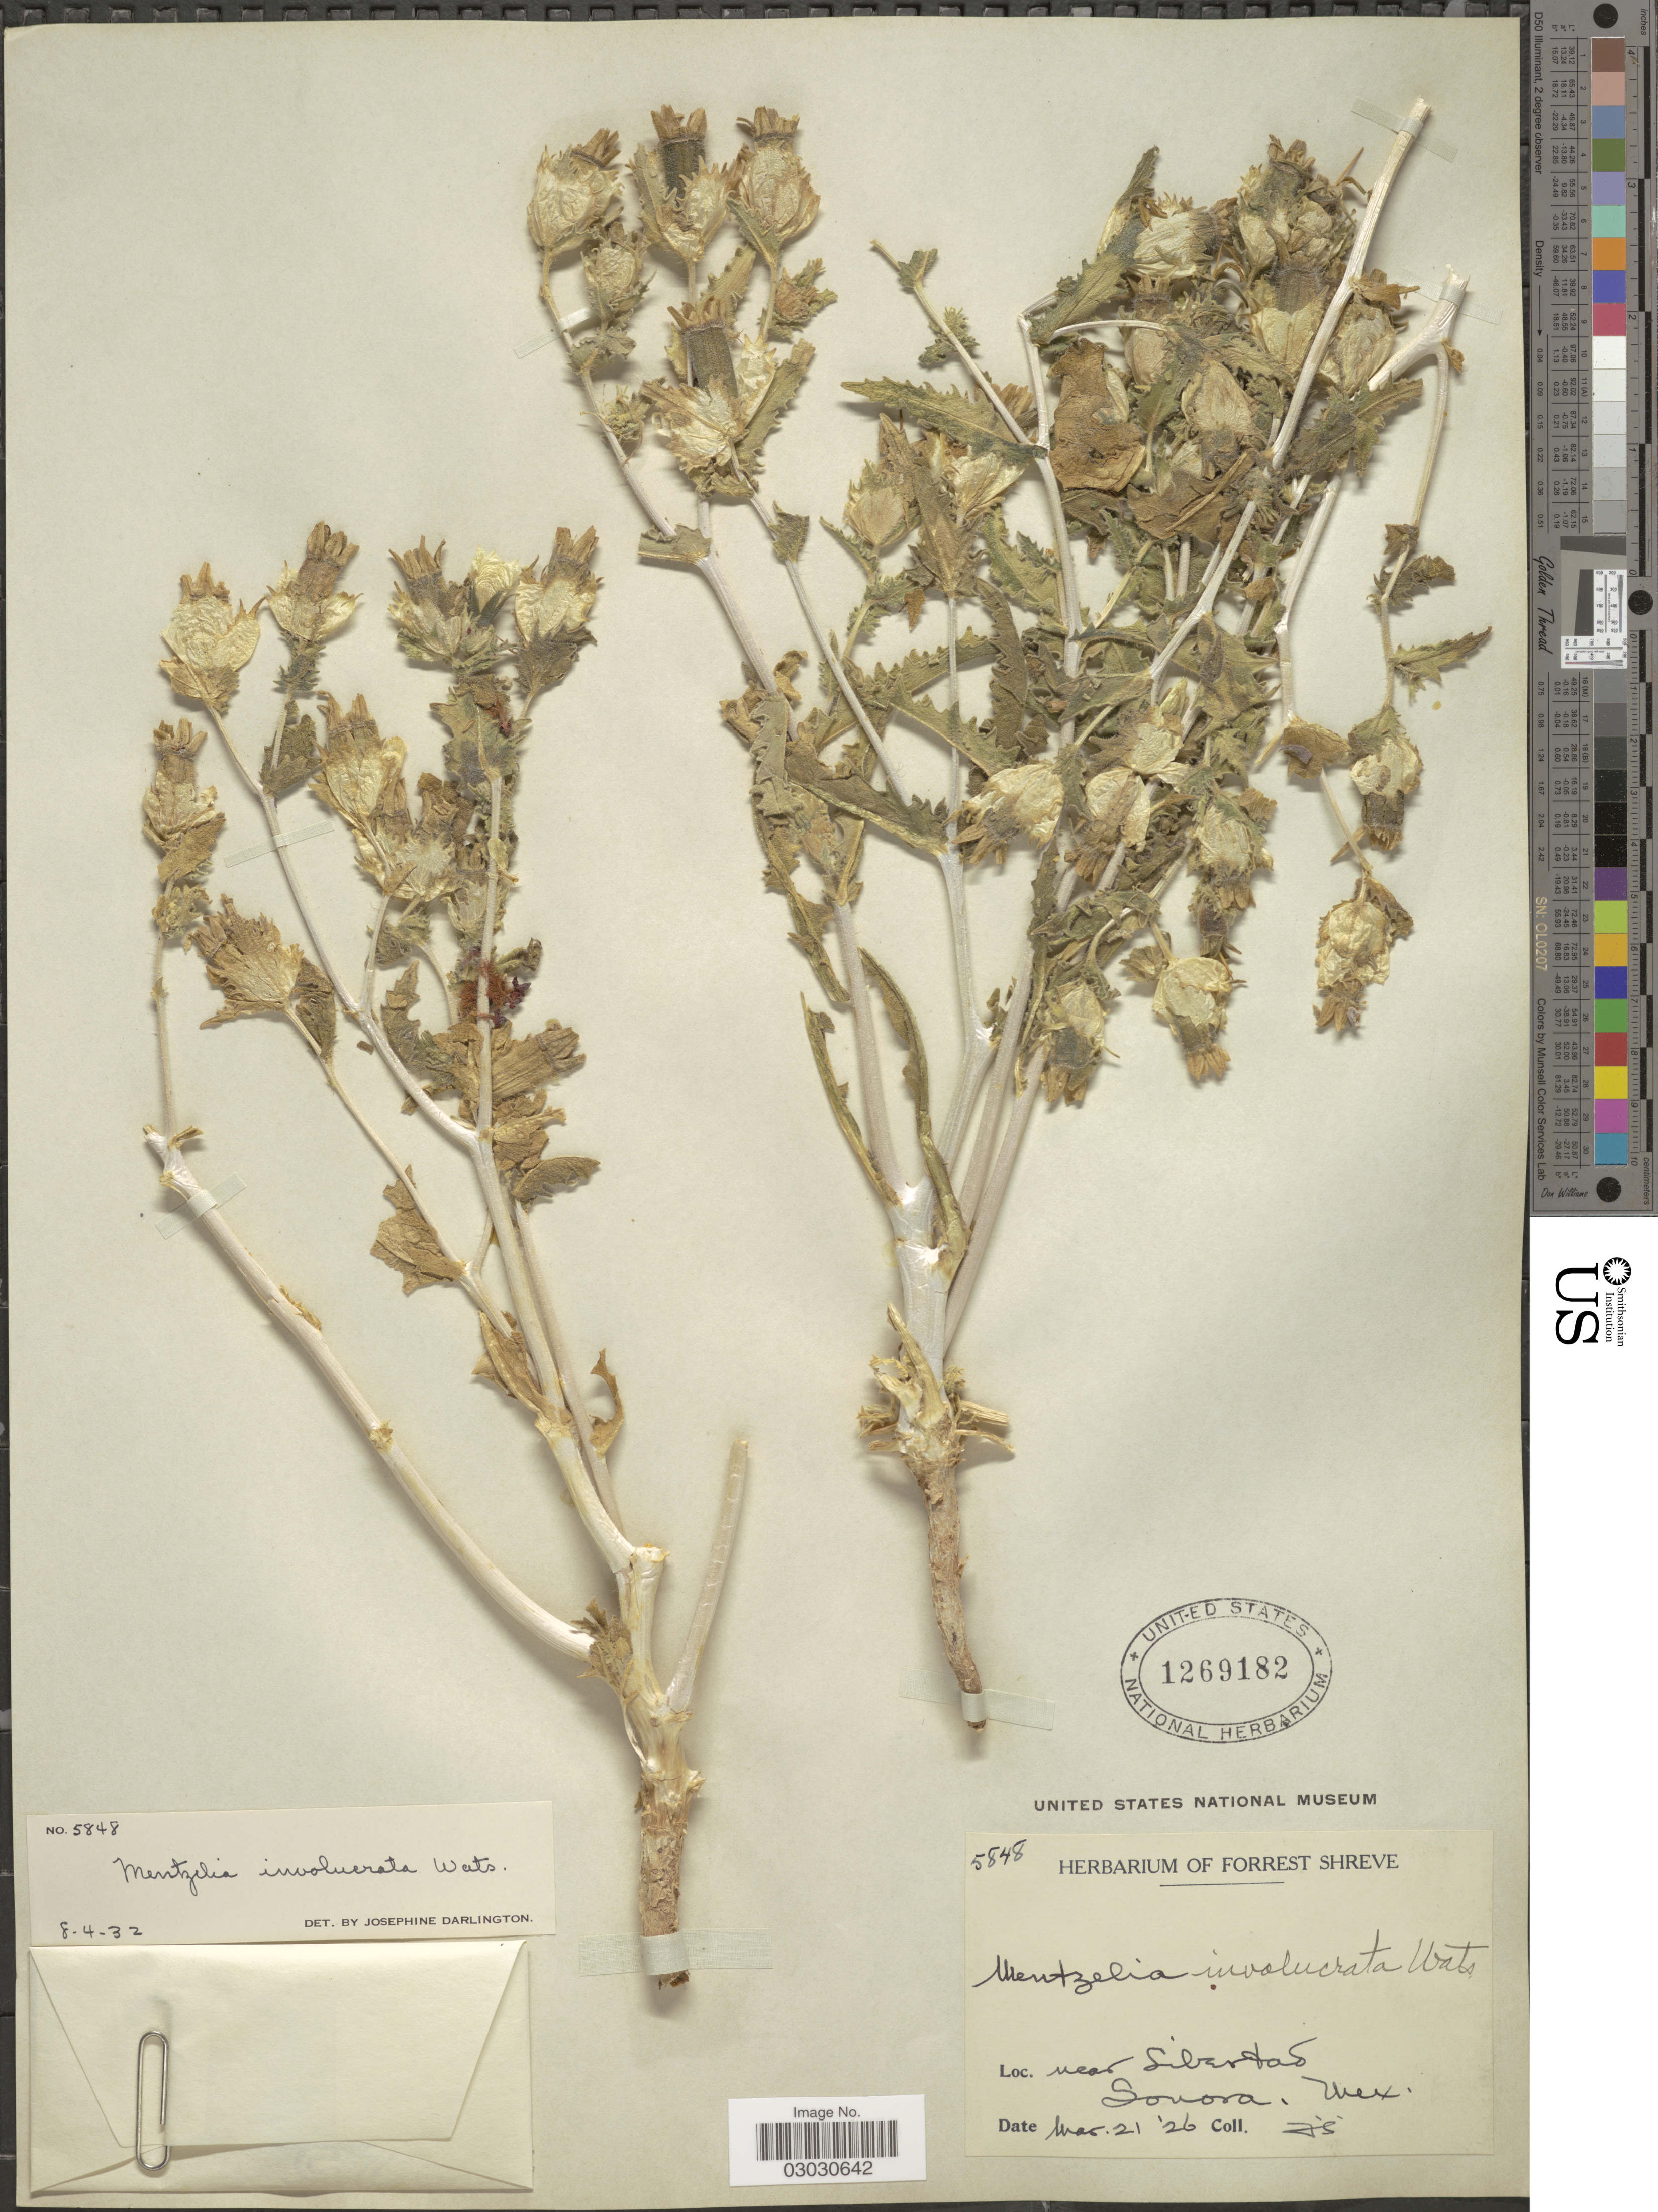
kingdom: Plantae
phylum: Tracheophyta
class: Magnoliopsida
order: Cornales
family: Loasaceae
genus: Mentzelia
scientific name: Mentzelia involucrata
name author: S. Watson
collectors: F. Shreve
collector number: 5848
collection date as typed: Transcribed d/m/y: 21/3/26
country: Mexico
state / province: Sonora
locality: Near Libertad.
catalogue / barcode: US 1269182